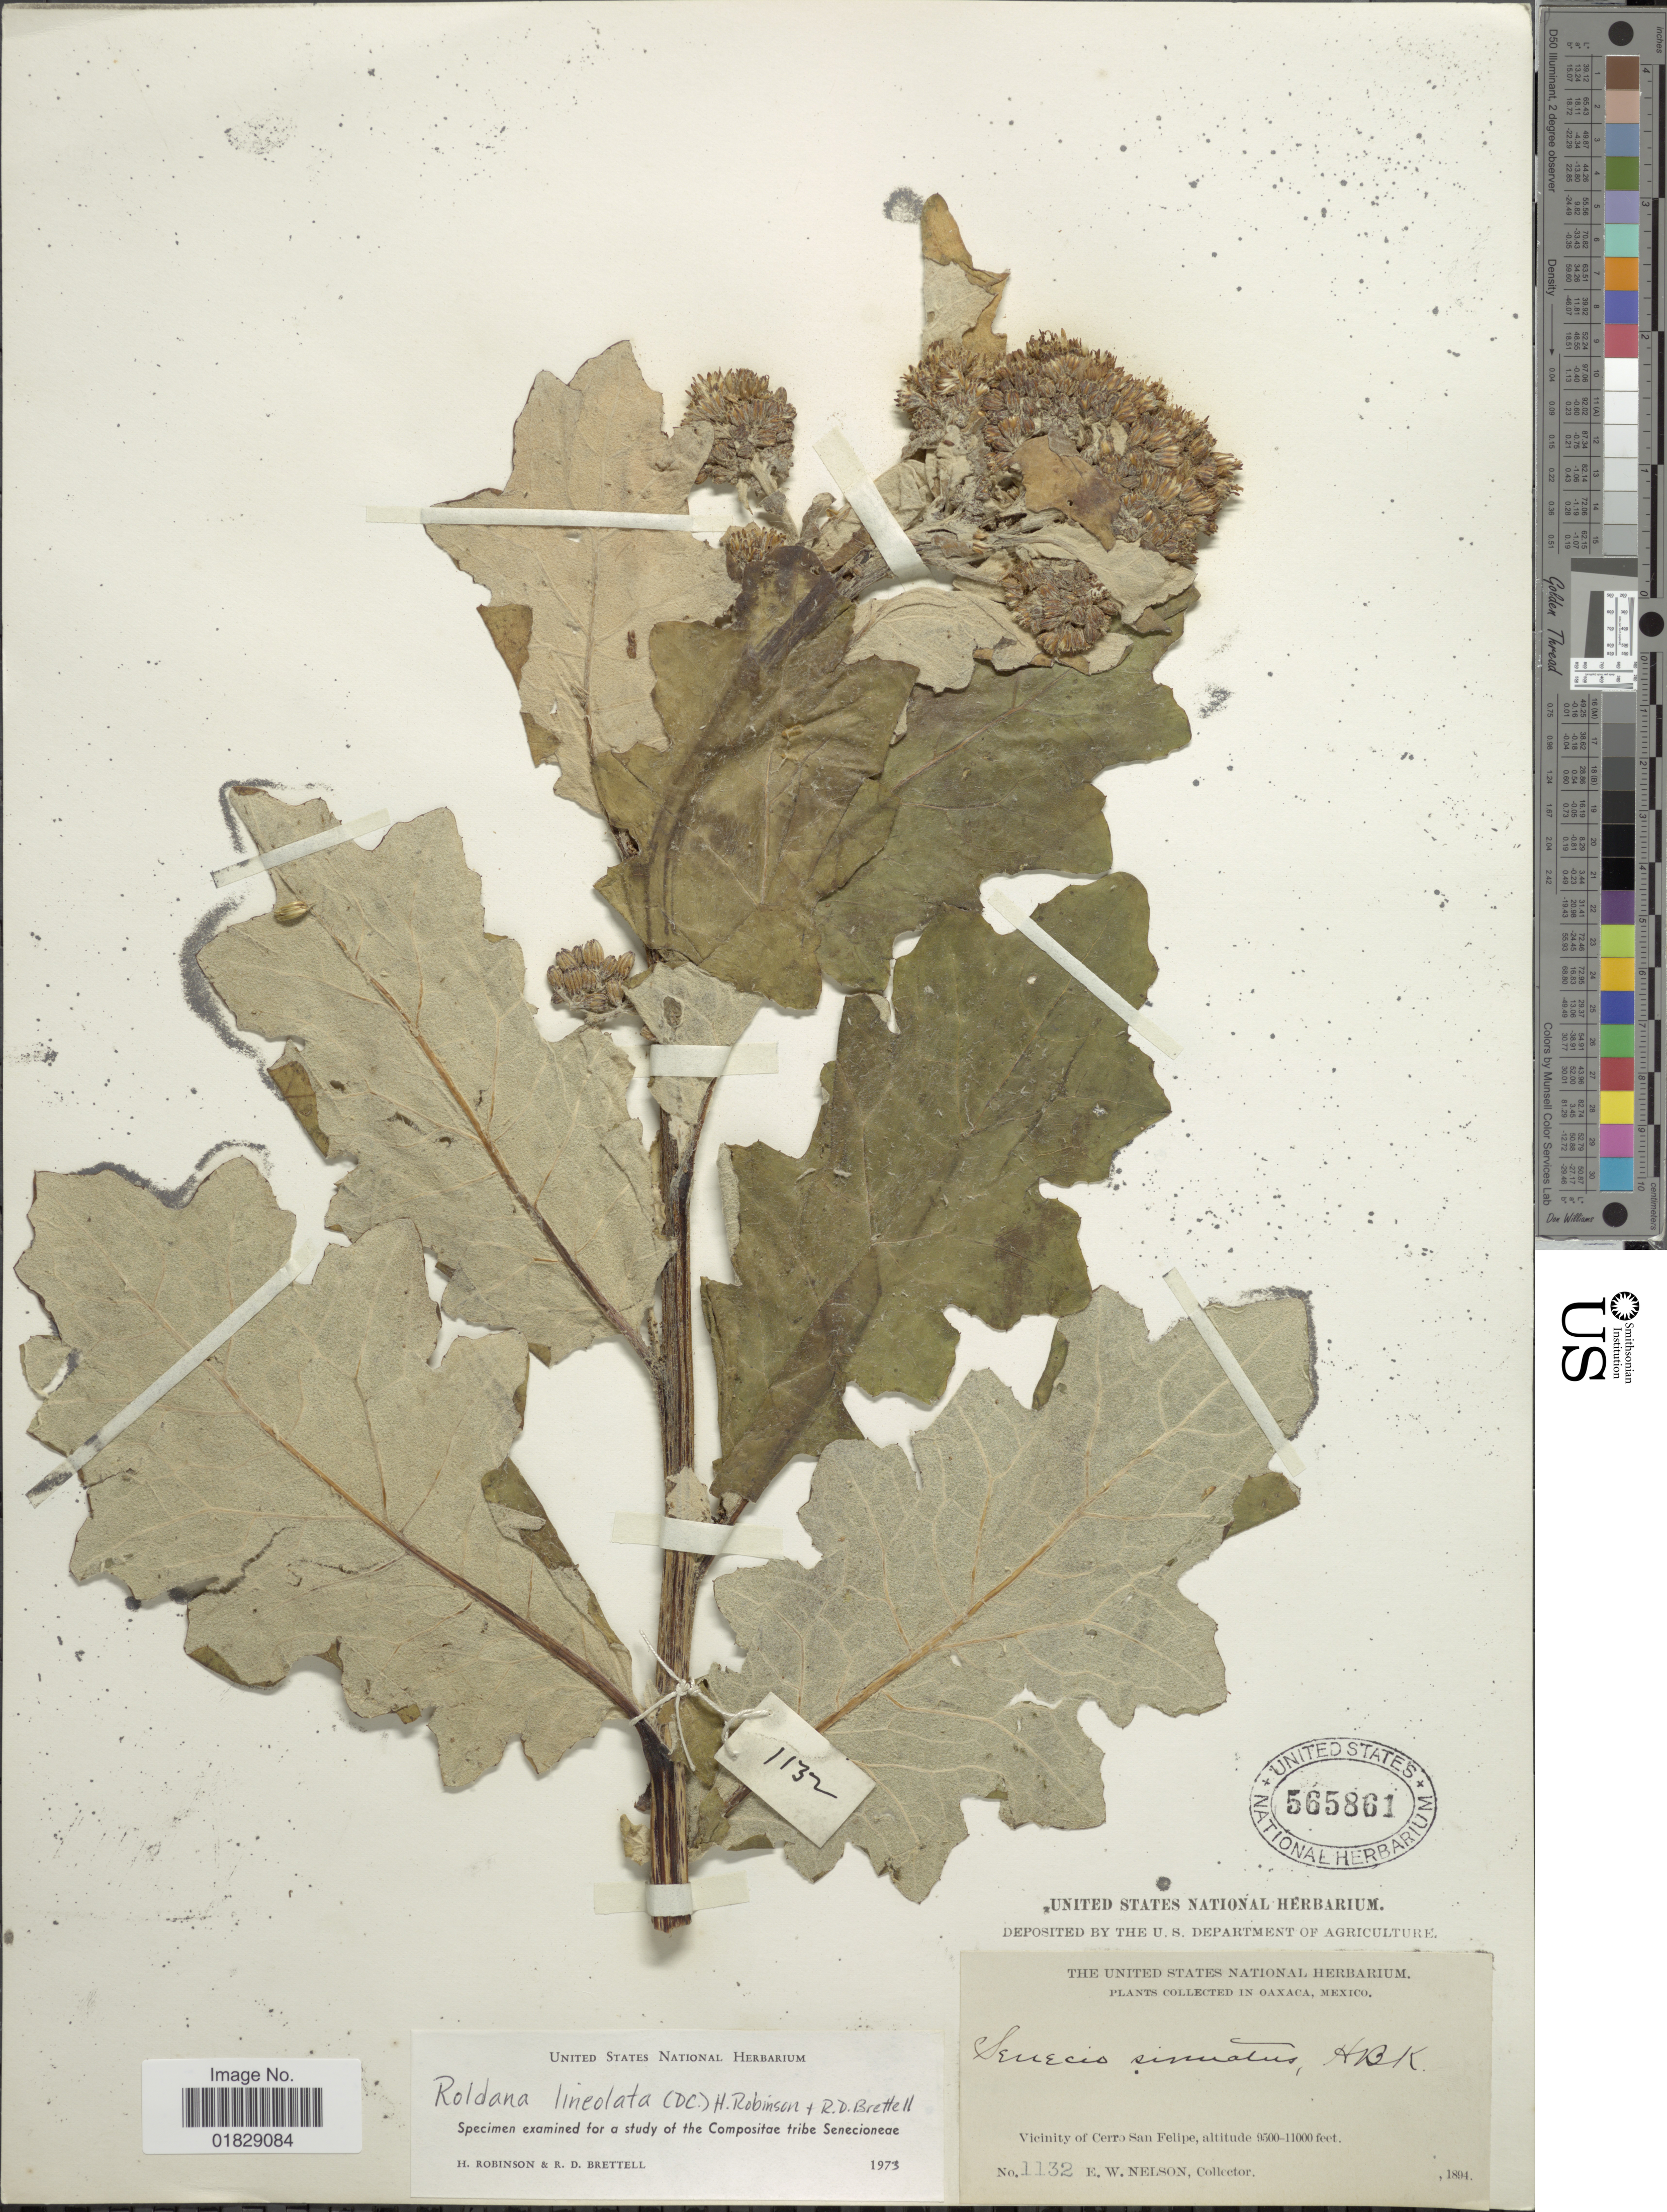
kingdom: Plantae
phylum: Tracheophyta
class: Magnoliopsida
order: Asterales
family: Asteraceae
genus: Roldana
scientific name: Roldana sinuata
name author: B.L. Turner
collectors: E. W. Nelson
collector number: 1132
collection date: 1894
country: Mexico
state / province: Oaxaca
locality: Vicinity of Cerro San Felipe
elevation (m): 2896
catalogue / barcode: US 565861